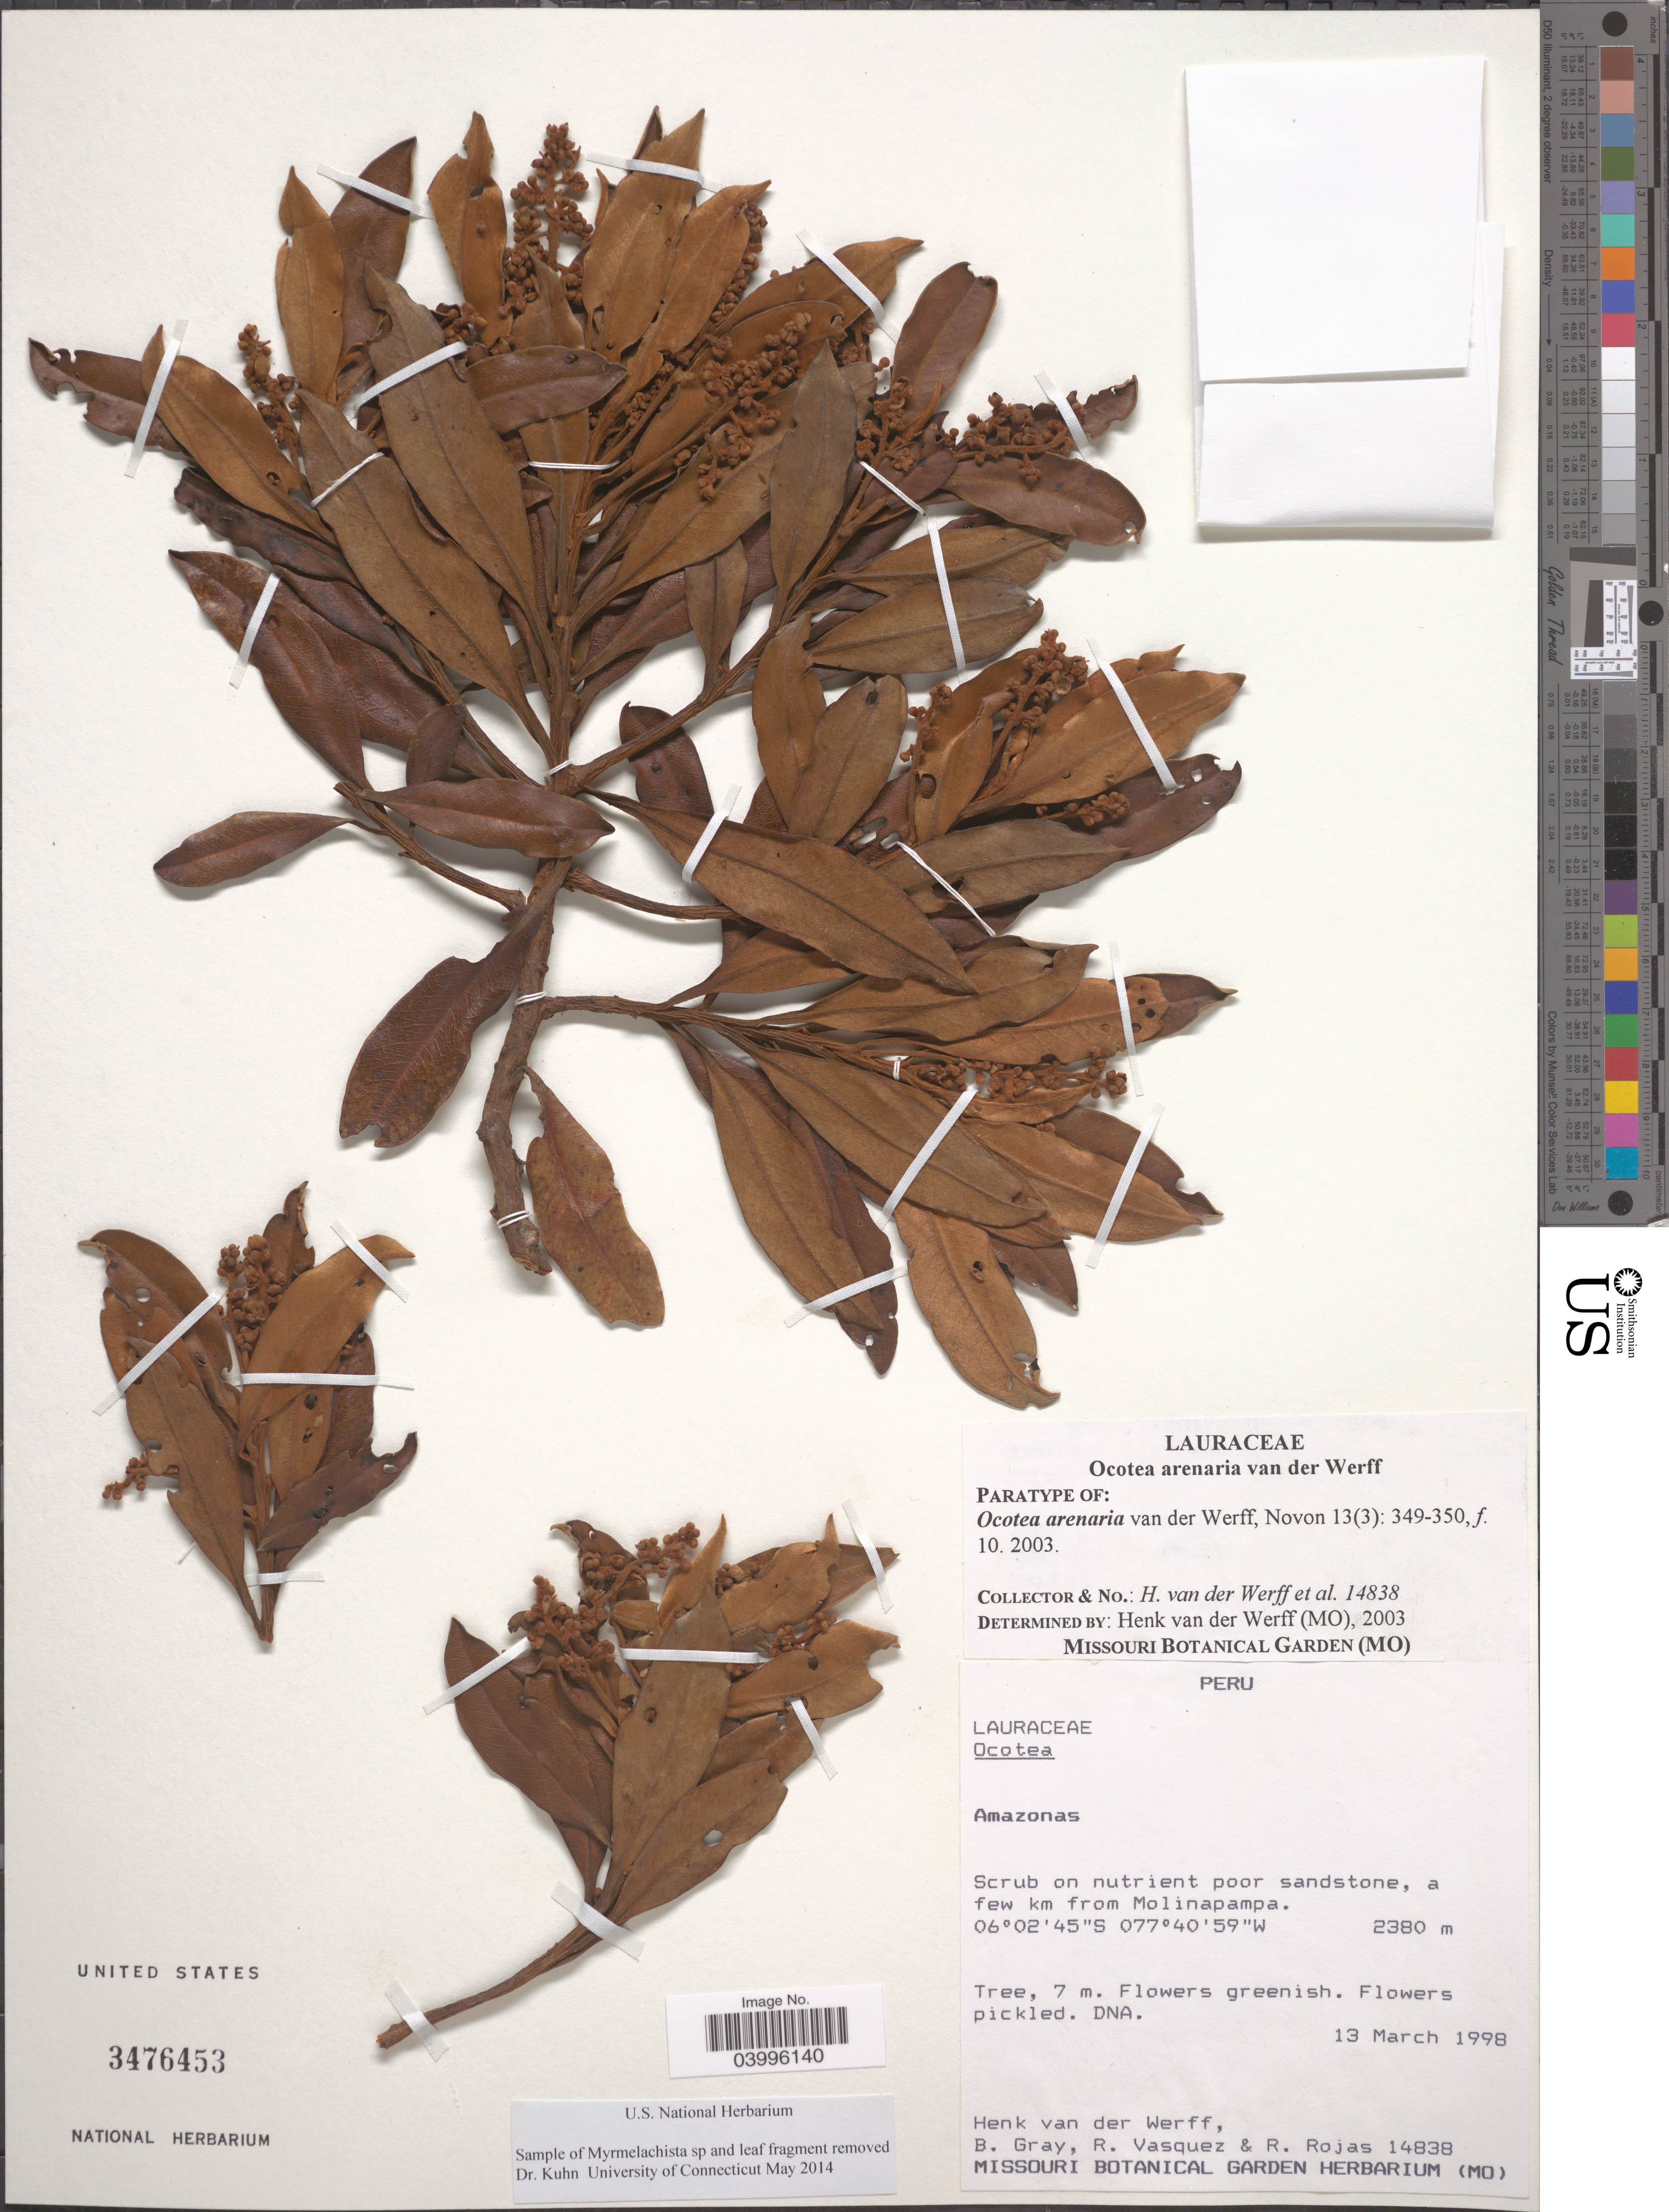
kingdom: Plantae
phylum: Tracheophyta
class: Magnoliopsida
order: Laurales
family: Lauraceae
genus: Ocotea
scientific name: Ocotea arenaria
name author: van der Werff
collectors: H. van der Werff, B. Gray, R. Vasquez & R. Rojas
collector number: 14838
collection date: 1998-03-13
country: Peru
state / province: Amazonas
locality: A few km from Molinapampa.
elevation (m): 2380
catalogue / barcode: US 3476453